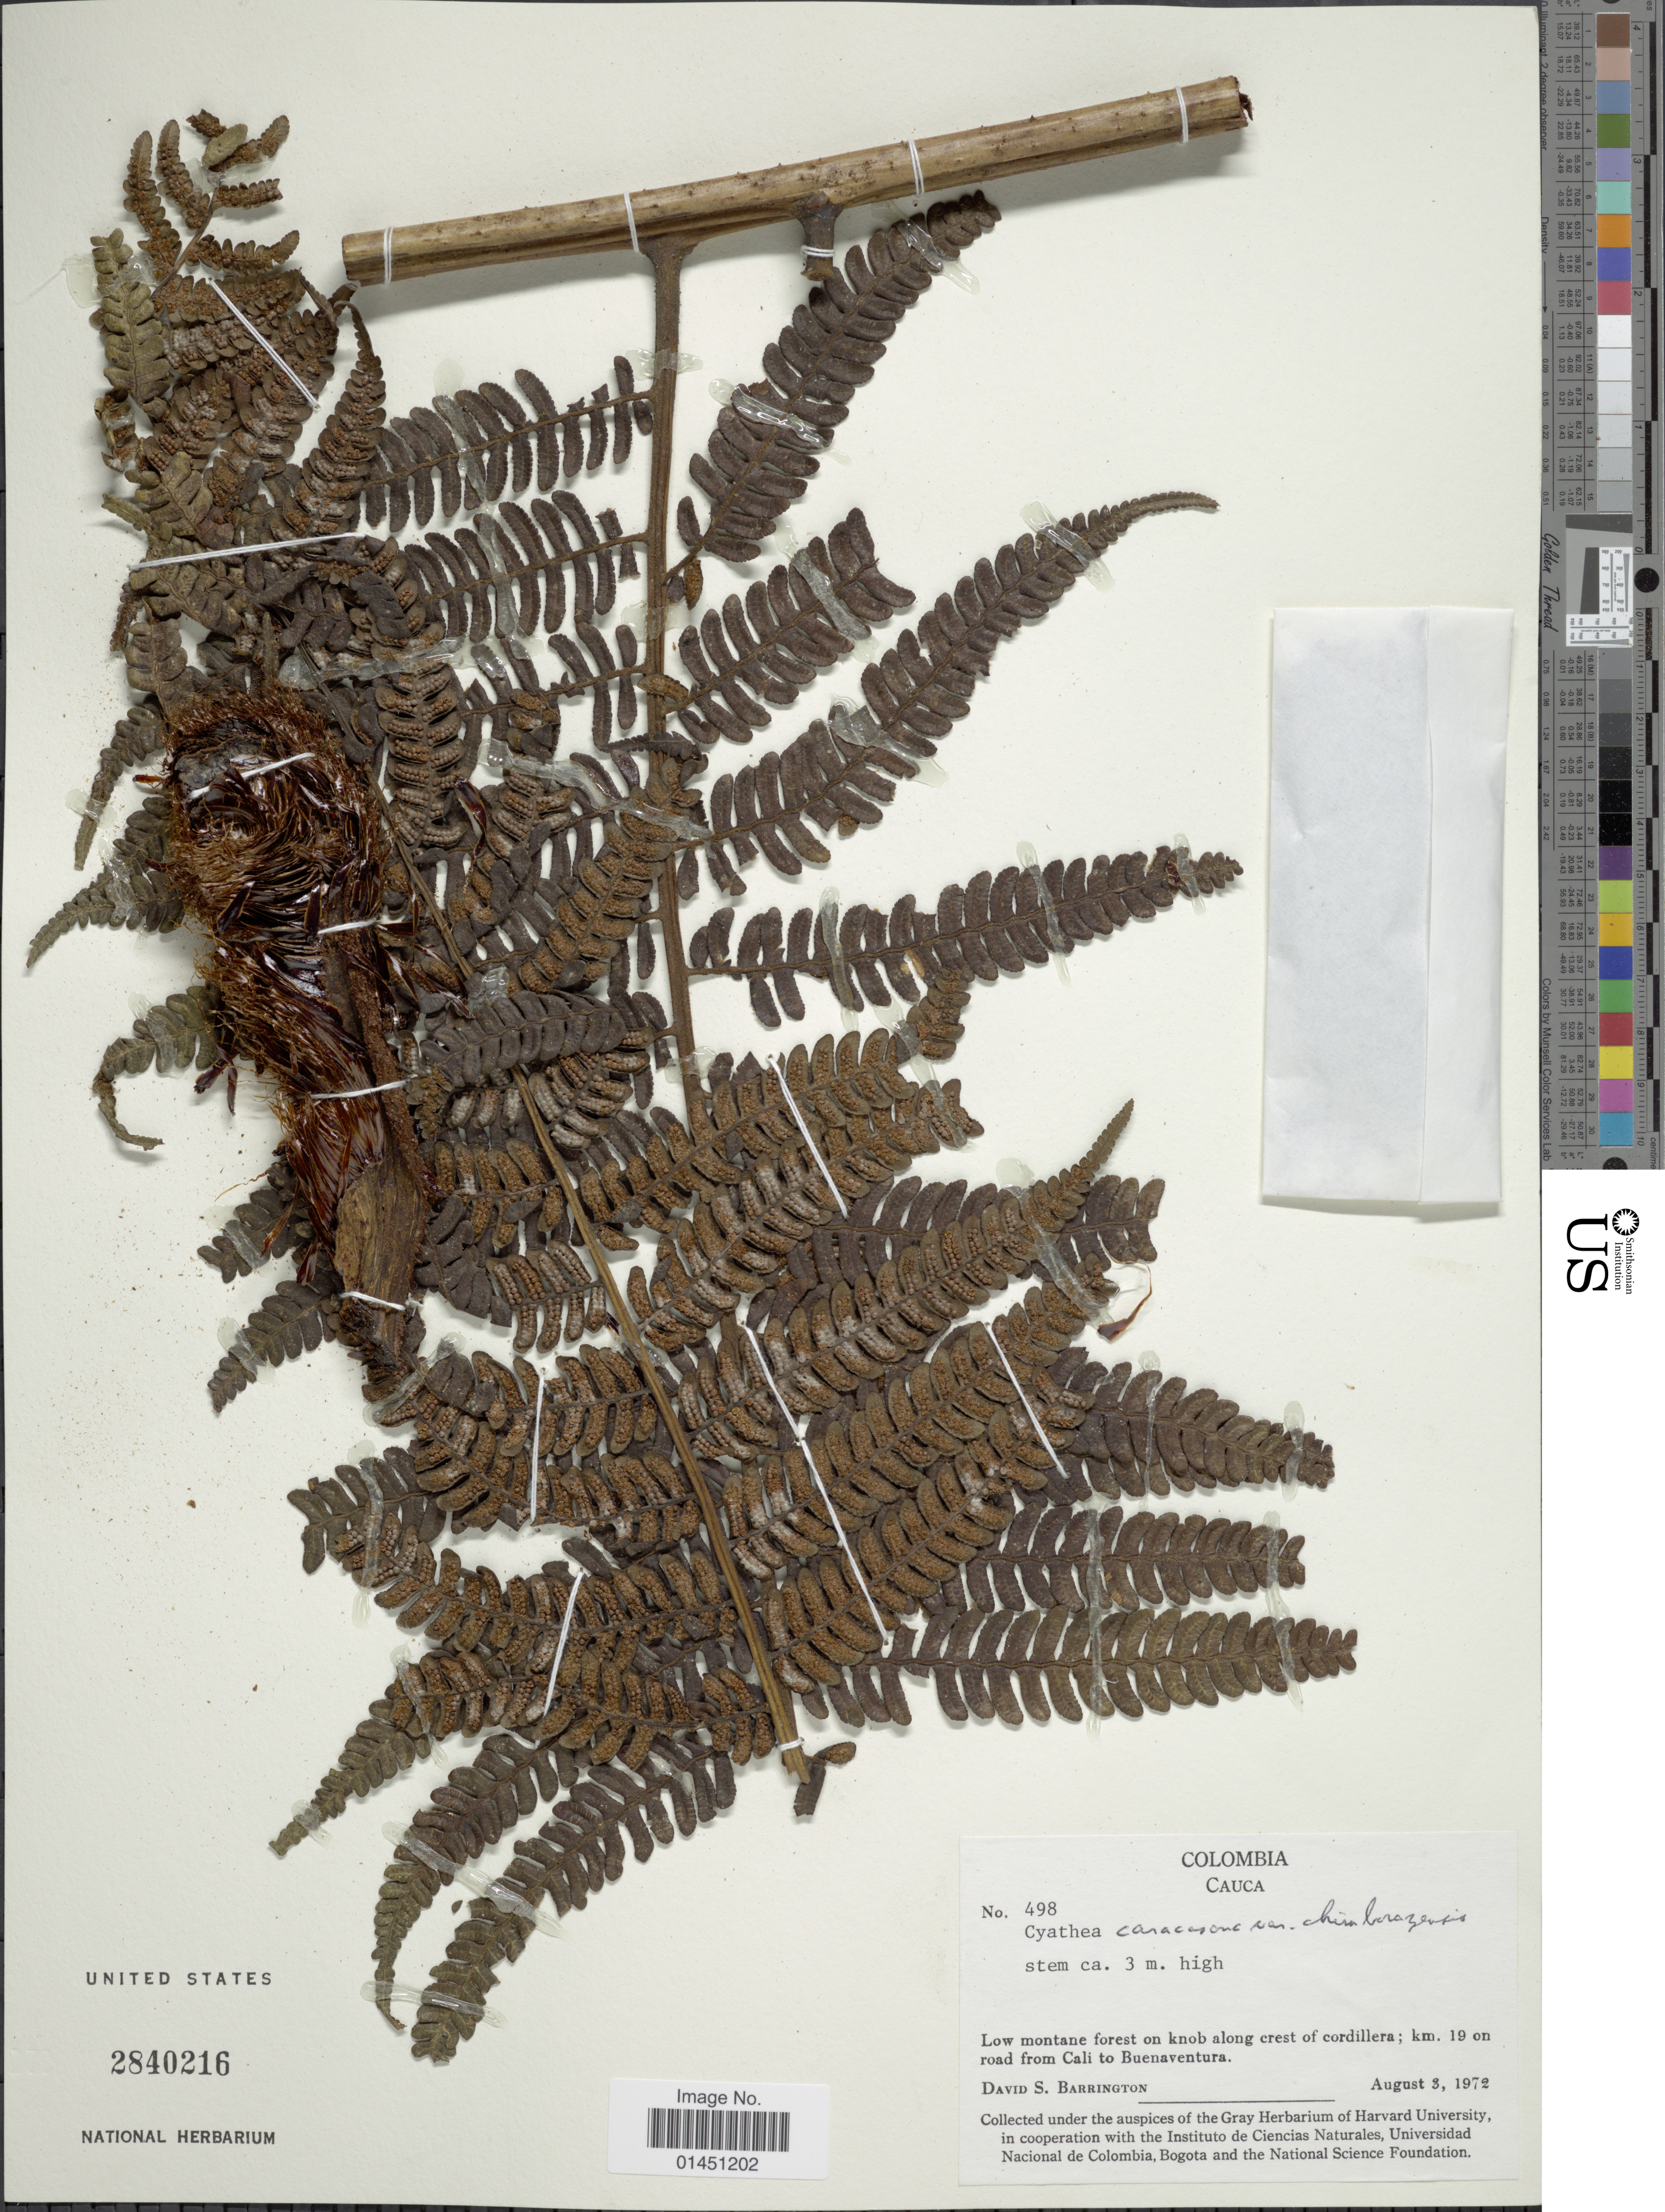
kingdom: Plantae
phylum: Tracheophyta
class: Polypodiopsida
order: Cyatheales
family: Cyatheaceae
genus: Cyathea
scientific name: Cyathea caracasana var. chimborazensis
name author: (Hook.) R.M. Tryon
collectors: D. S. Barrington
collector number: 498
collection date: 1972-08-03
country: Colombia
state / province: Cauca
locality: Low montane forest on knob along crest of cordilleral km 19 on road from Cali to Buenaventura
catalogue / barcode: US 2840216